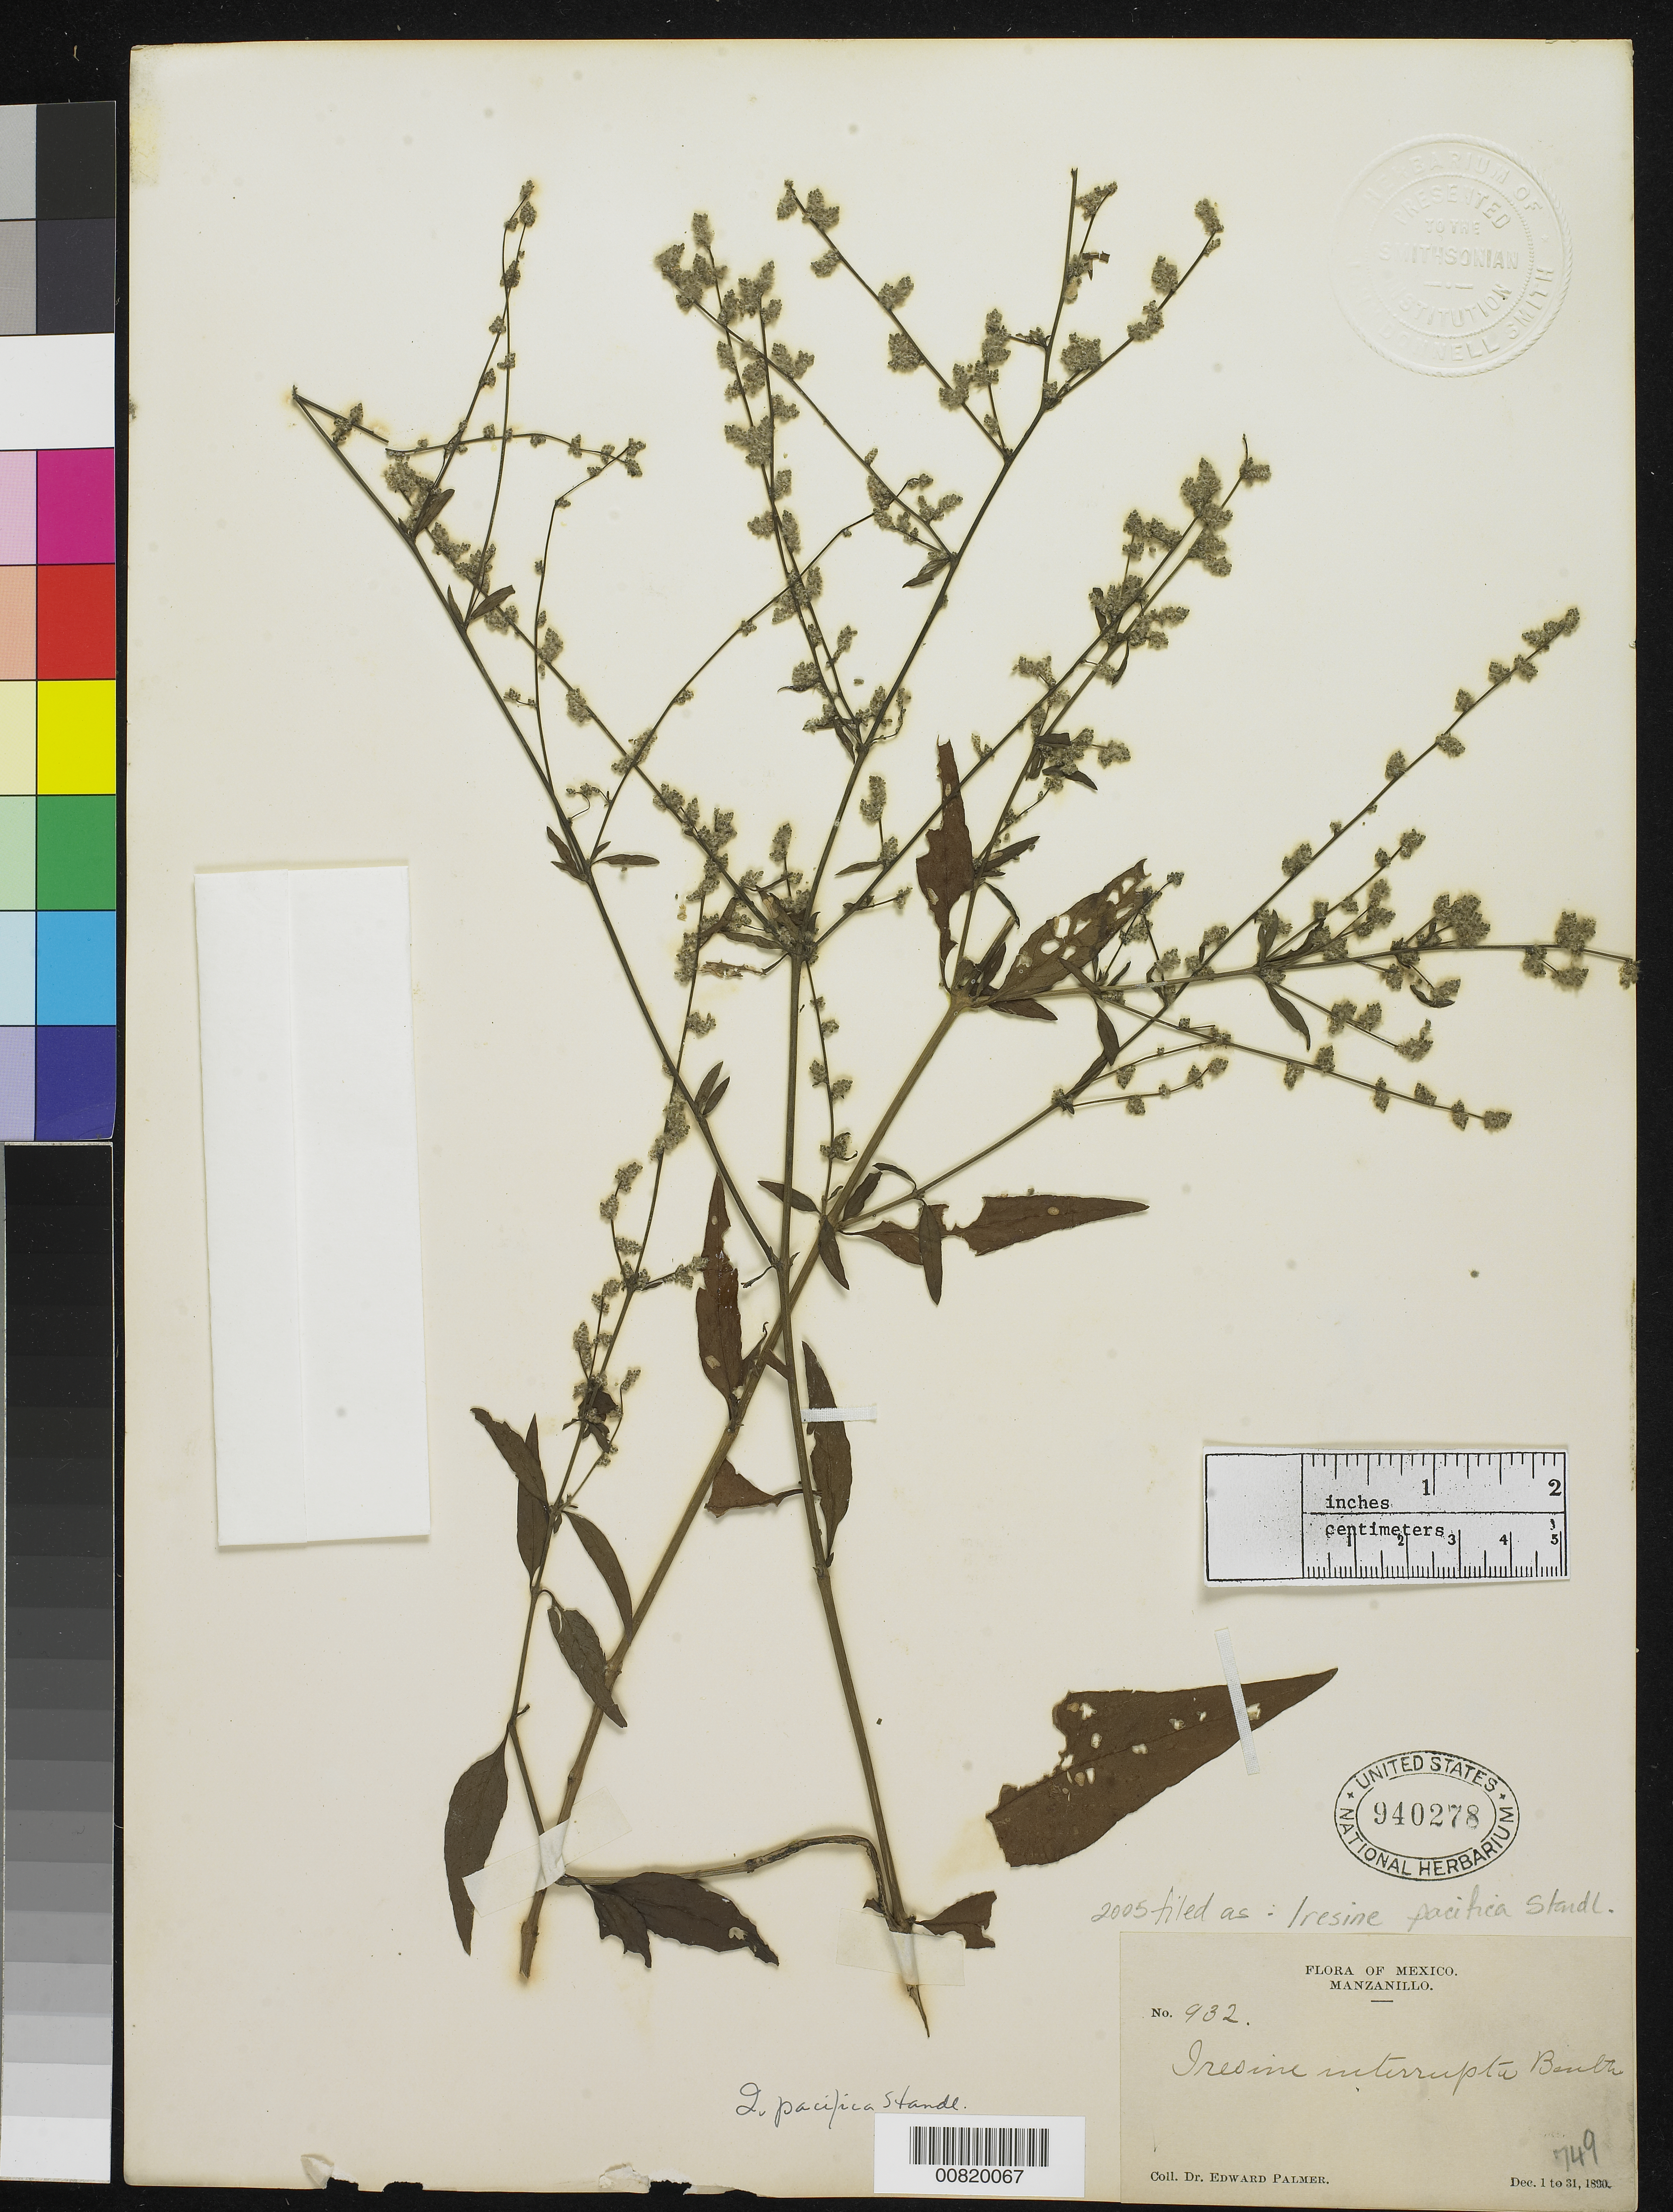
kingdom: Plantae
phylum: Tracheophyta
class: Magnoliopsida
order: Caryophyllales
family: Amaranthaceae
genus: Iresine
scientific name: Iresine pacifica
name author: Standl.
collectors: E. Palmer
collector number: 932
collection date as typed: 01 Dec 1890 to 31 Dec 1890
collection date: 1890-12-01/1890-12-31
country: Mexico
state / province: Colima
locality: Manzanillo, Colima.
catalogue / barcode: US 940278